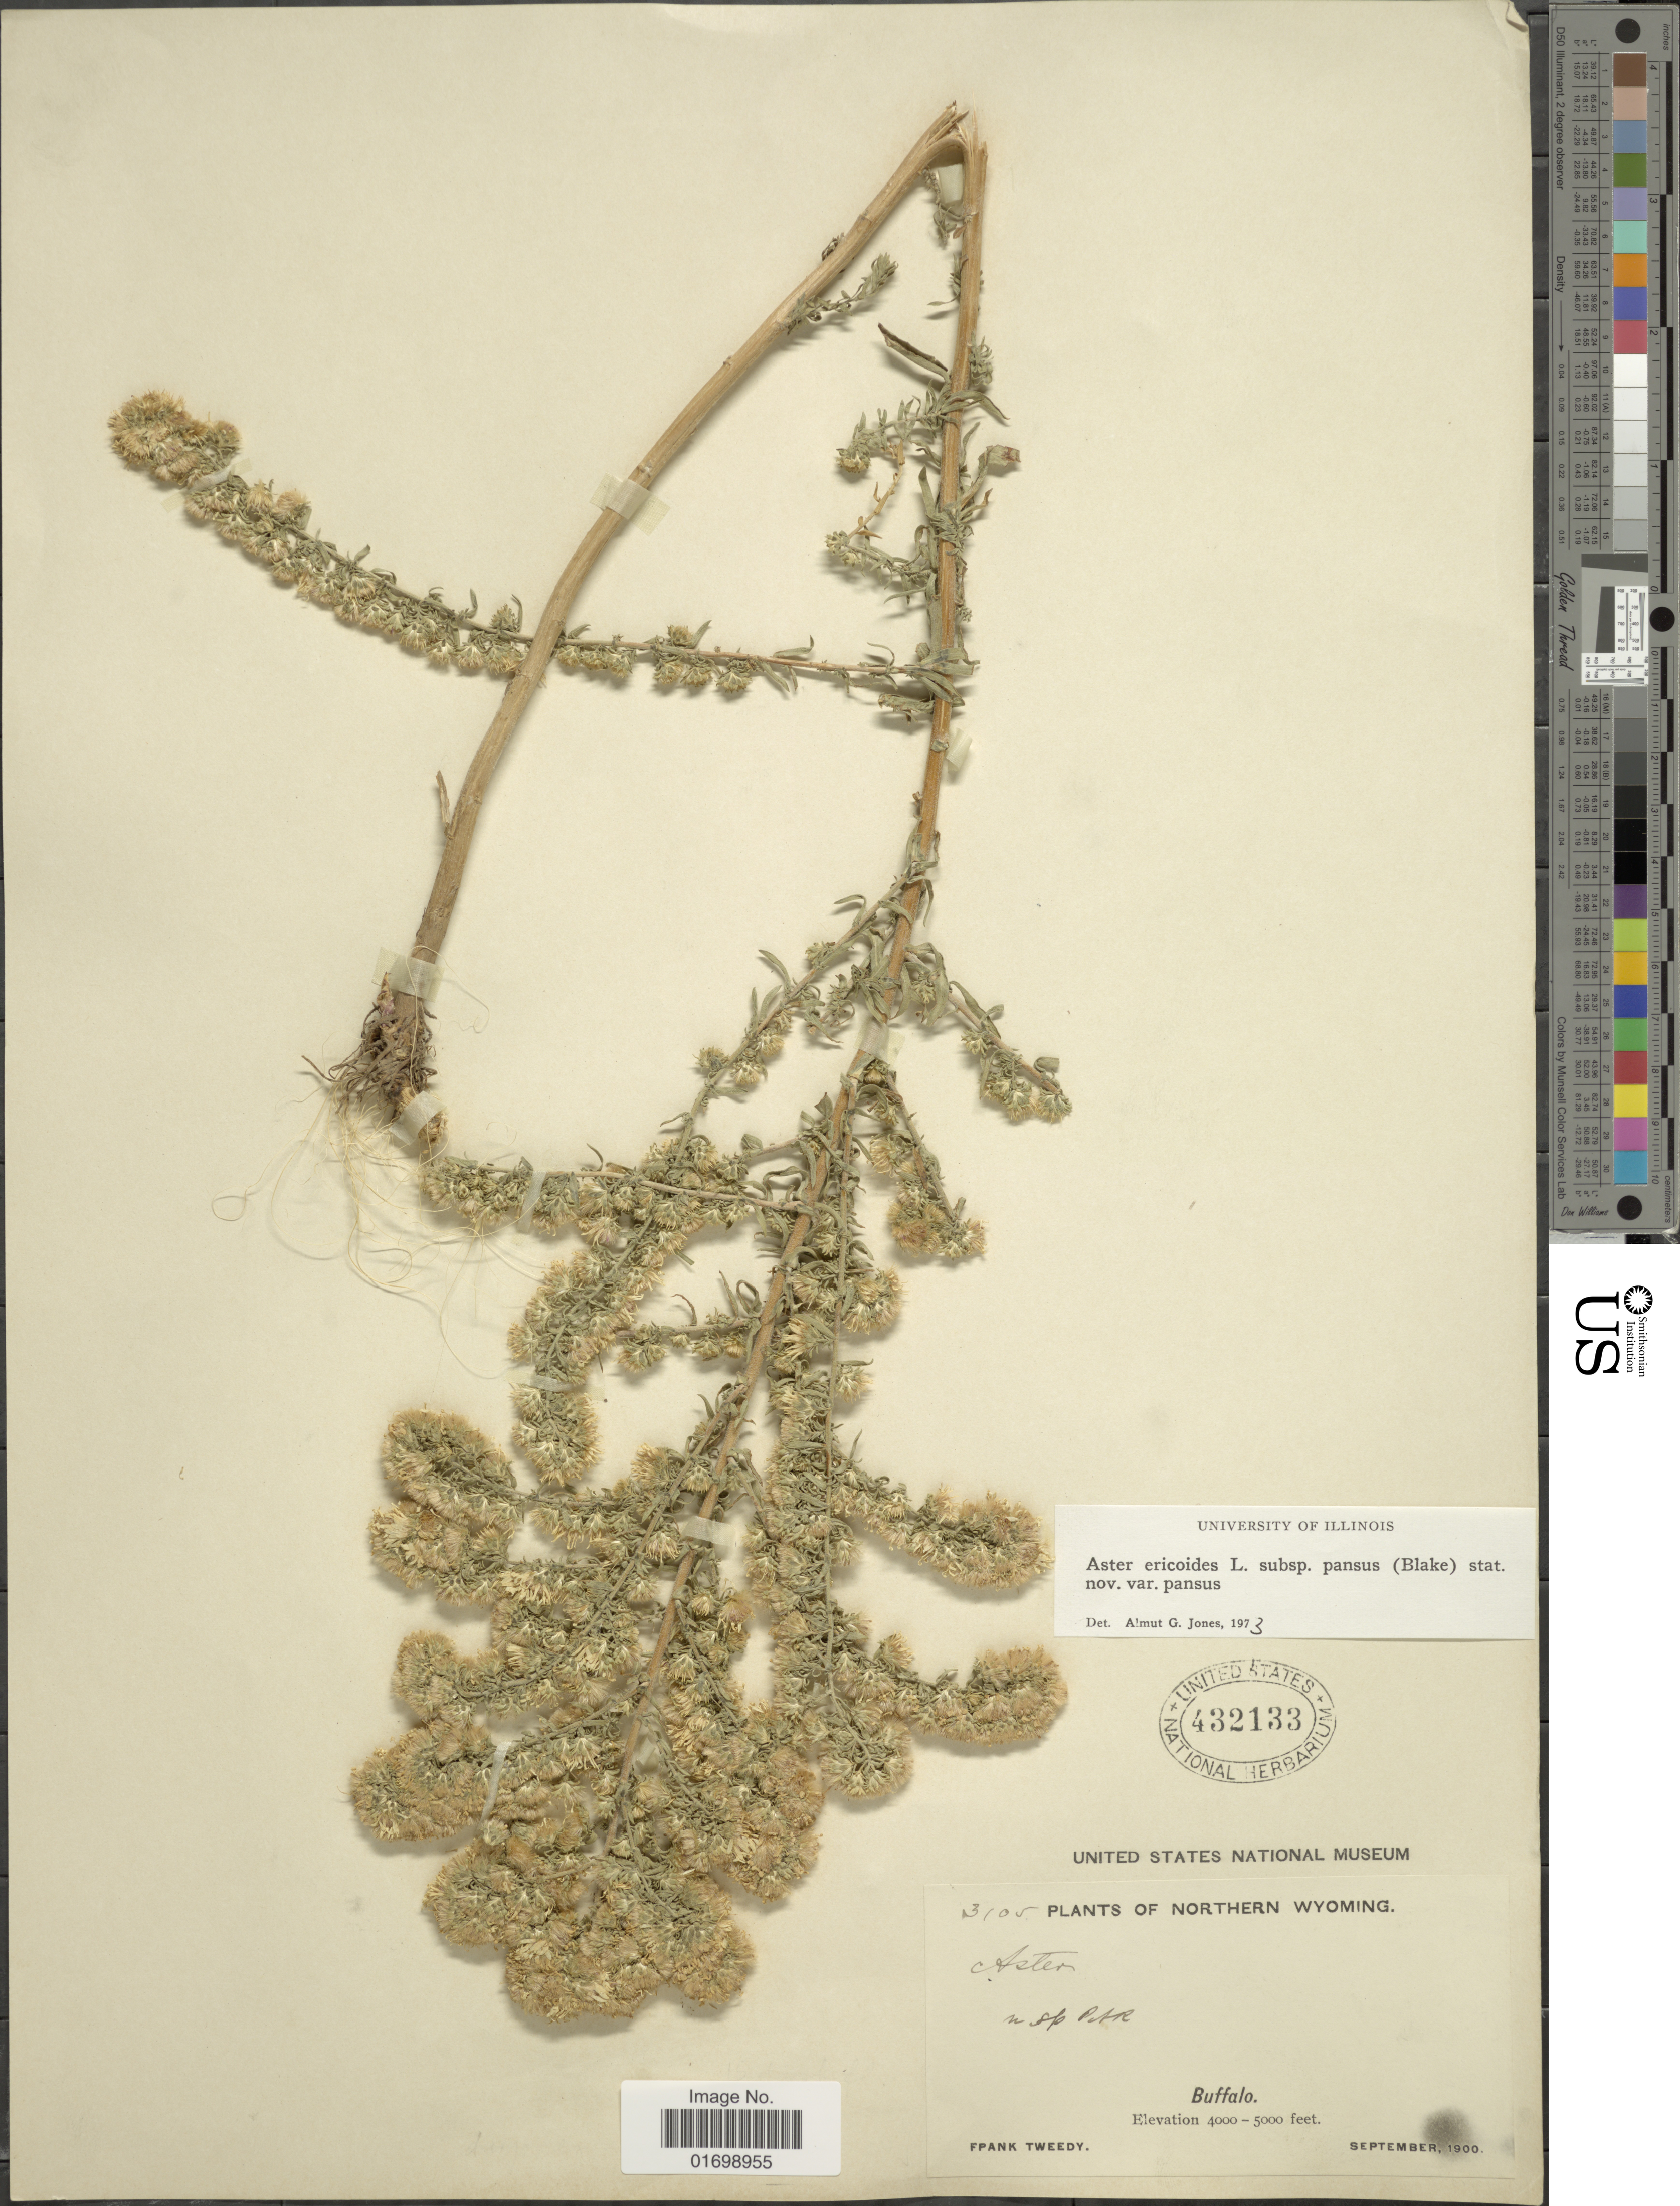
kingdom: Plantae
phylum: Tracheophyta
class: Magnoliopsida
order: Asterales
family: Asteraceae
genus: Symphyotrichum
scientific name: Symphyotrichum ericoides var. pansum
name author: (S.F. Blake) G.L. Nesom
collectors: F. Tweedy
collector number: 3105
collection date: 1900-09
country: United States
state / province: Wyoming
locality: Northern Wyoming, Buffalo.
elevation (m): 1219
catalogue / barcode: US 432133